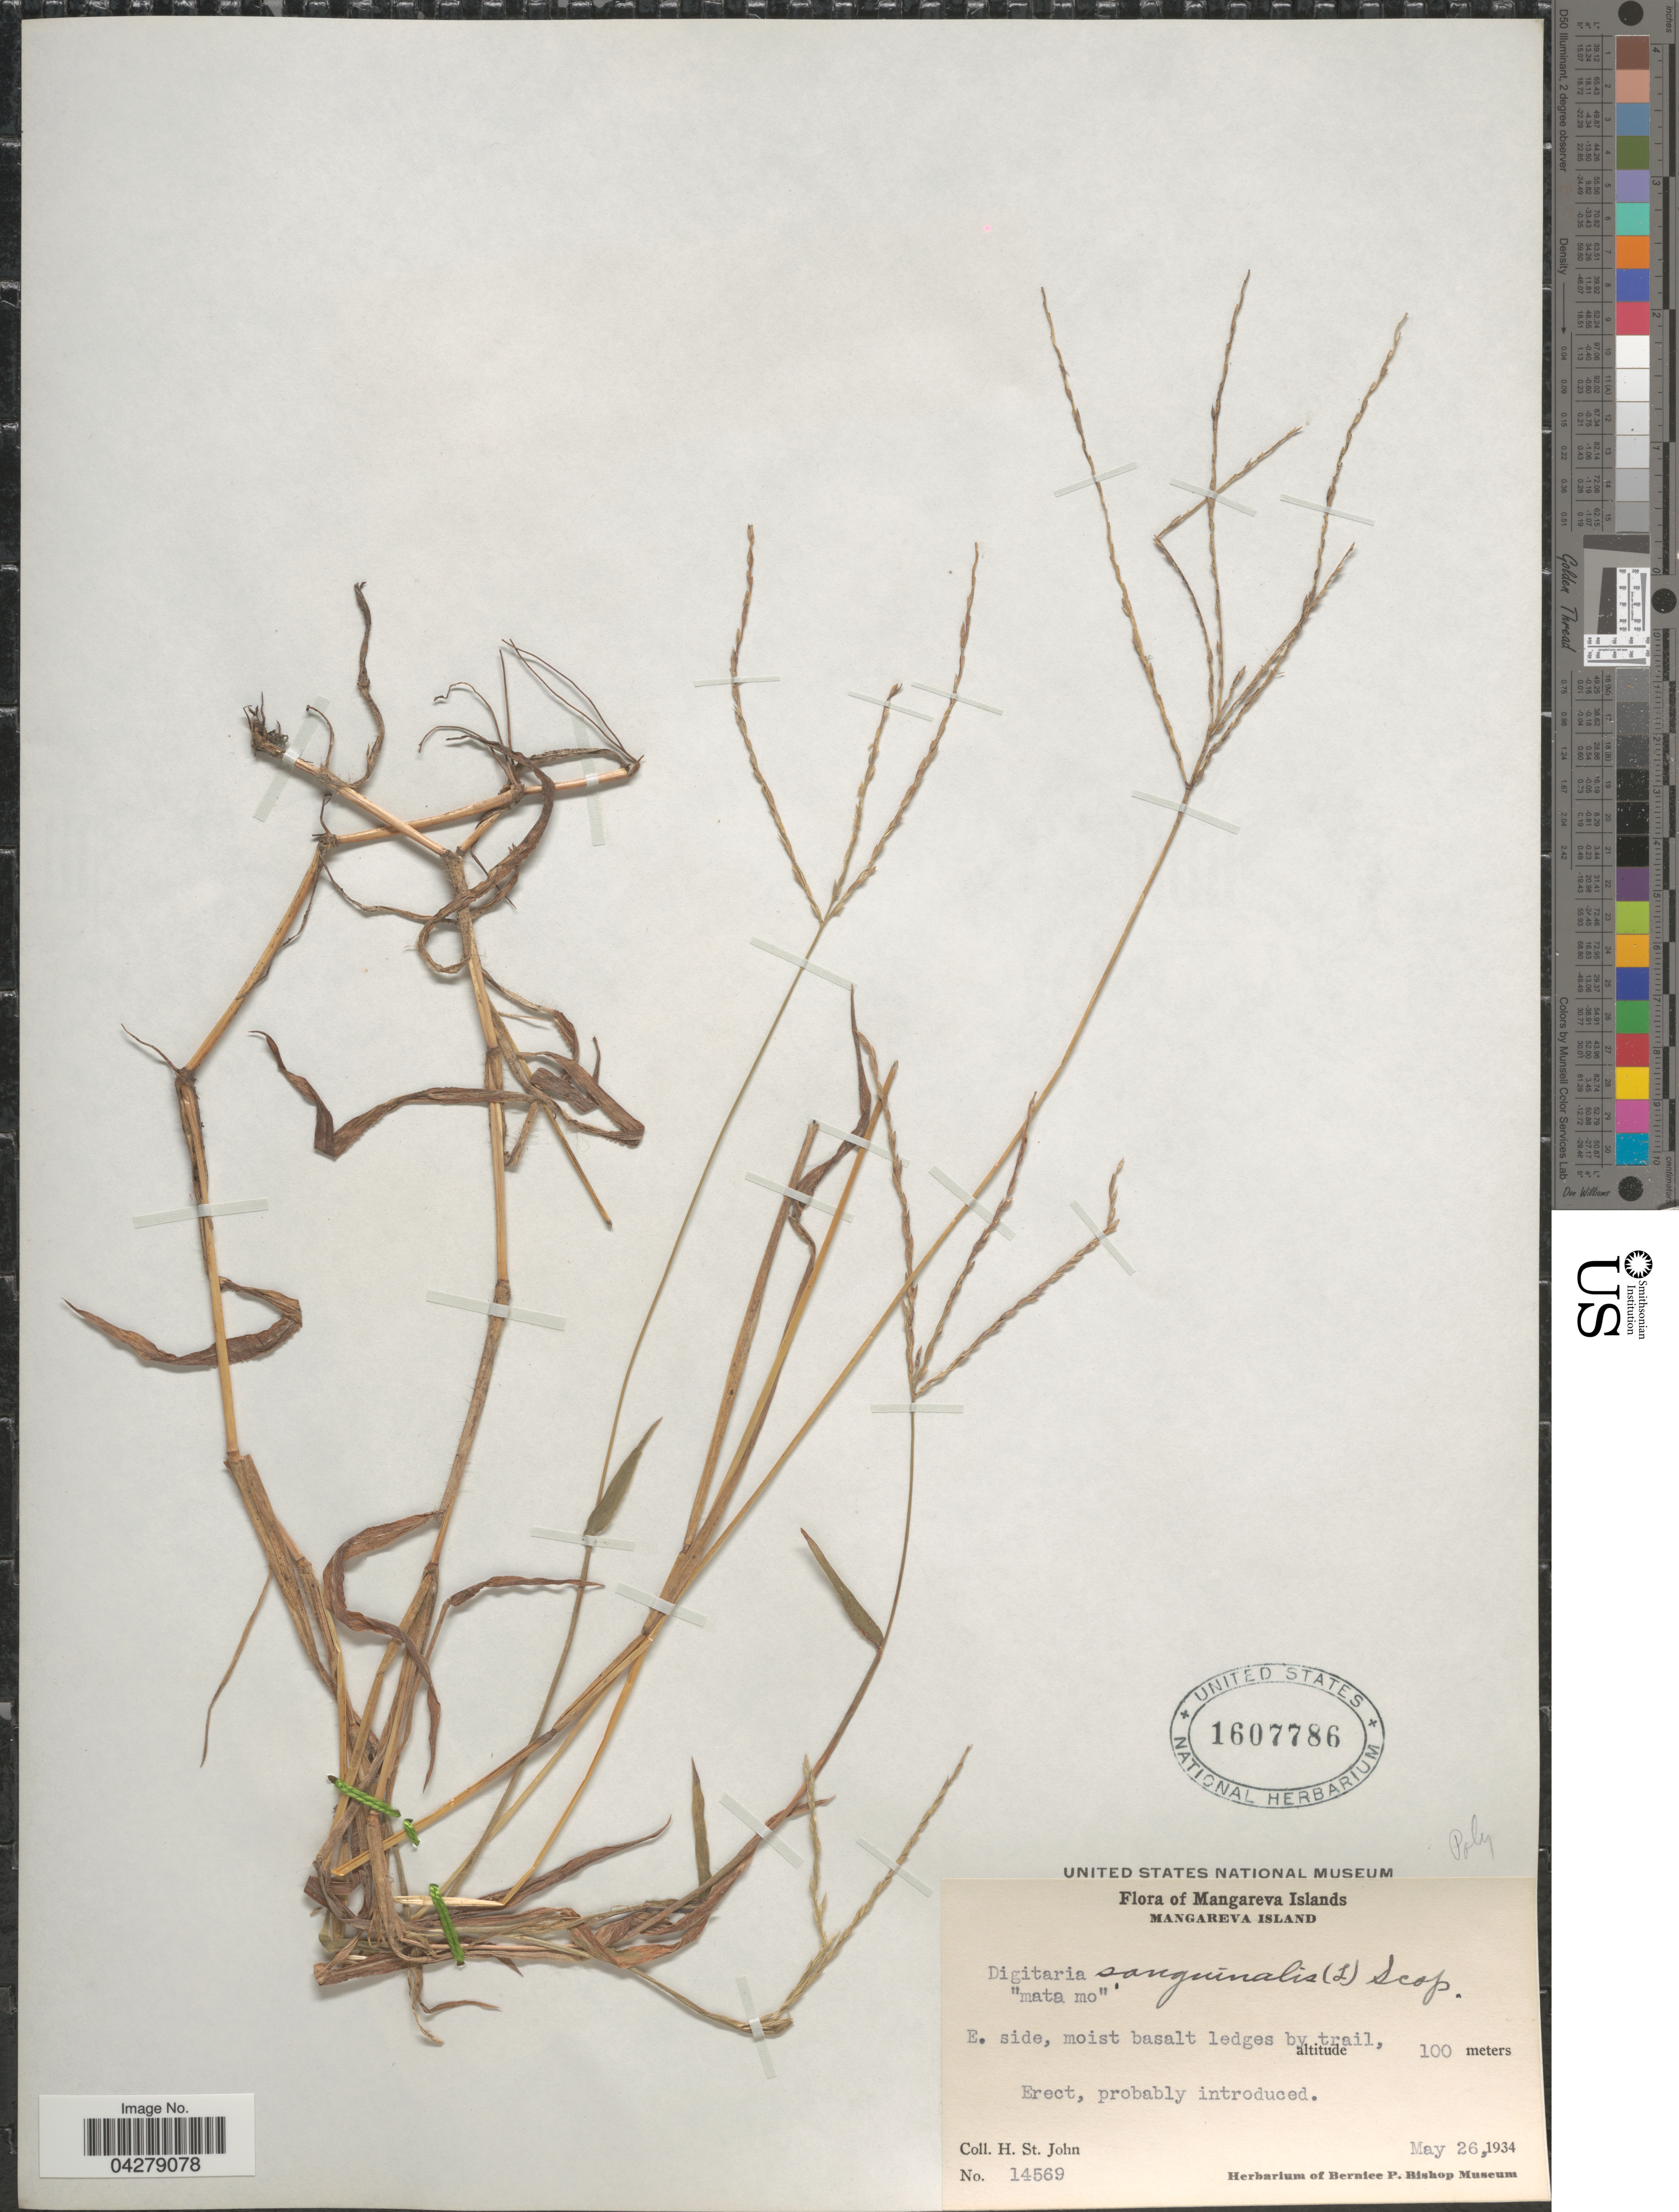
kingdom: Plantae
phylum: Tracheophyta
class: Liliopsida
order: Poales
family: Poaceae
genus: Digitaria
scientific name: Digitaria sanguinalis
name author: (L.) Scop.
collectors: H. St. John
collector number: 14569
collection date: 1934-05-26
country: French Polynesia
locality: Mangareva Islands. Mangareva Island. E. side, moist basalt ledges by trail.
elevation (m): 100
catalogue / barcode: US 1607786